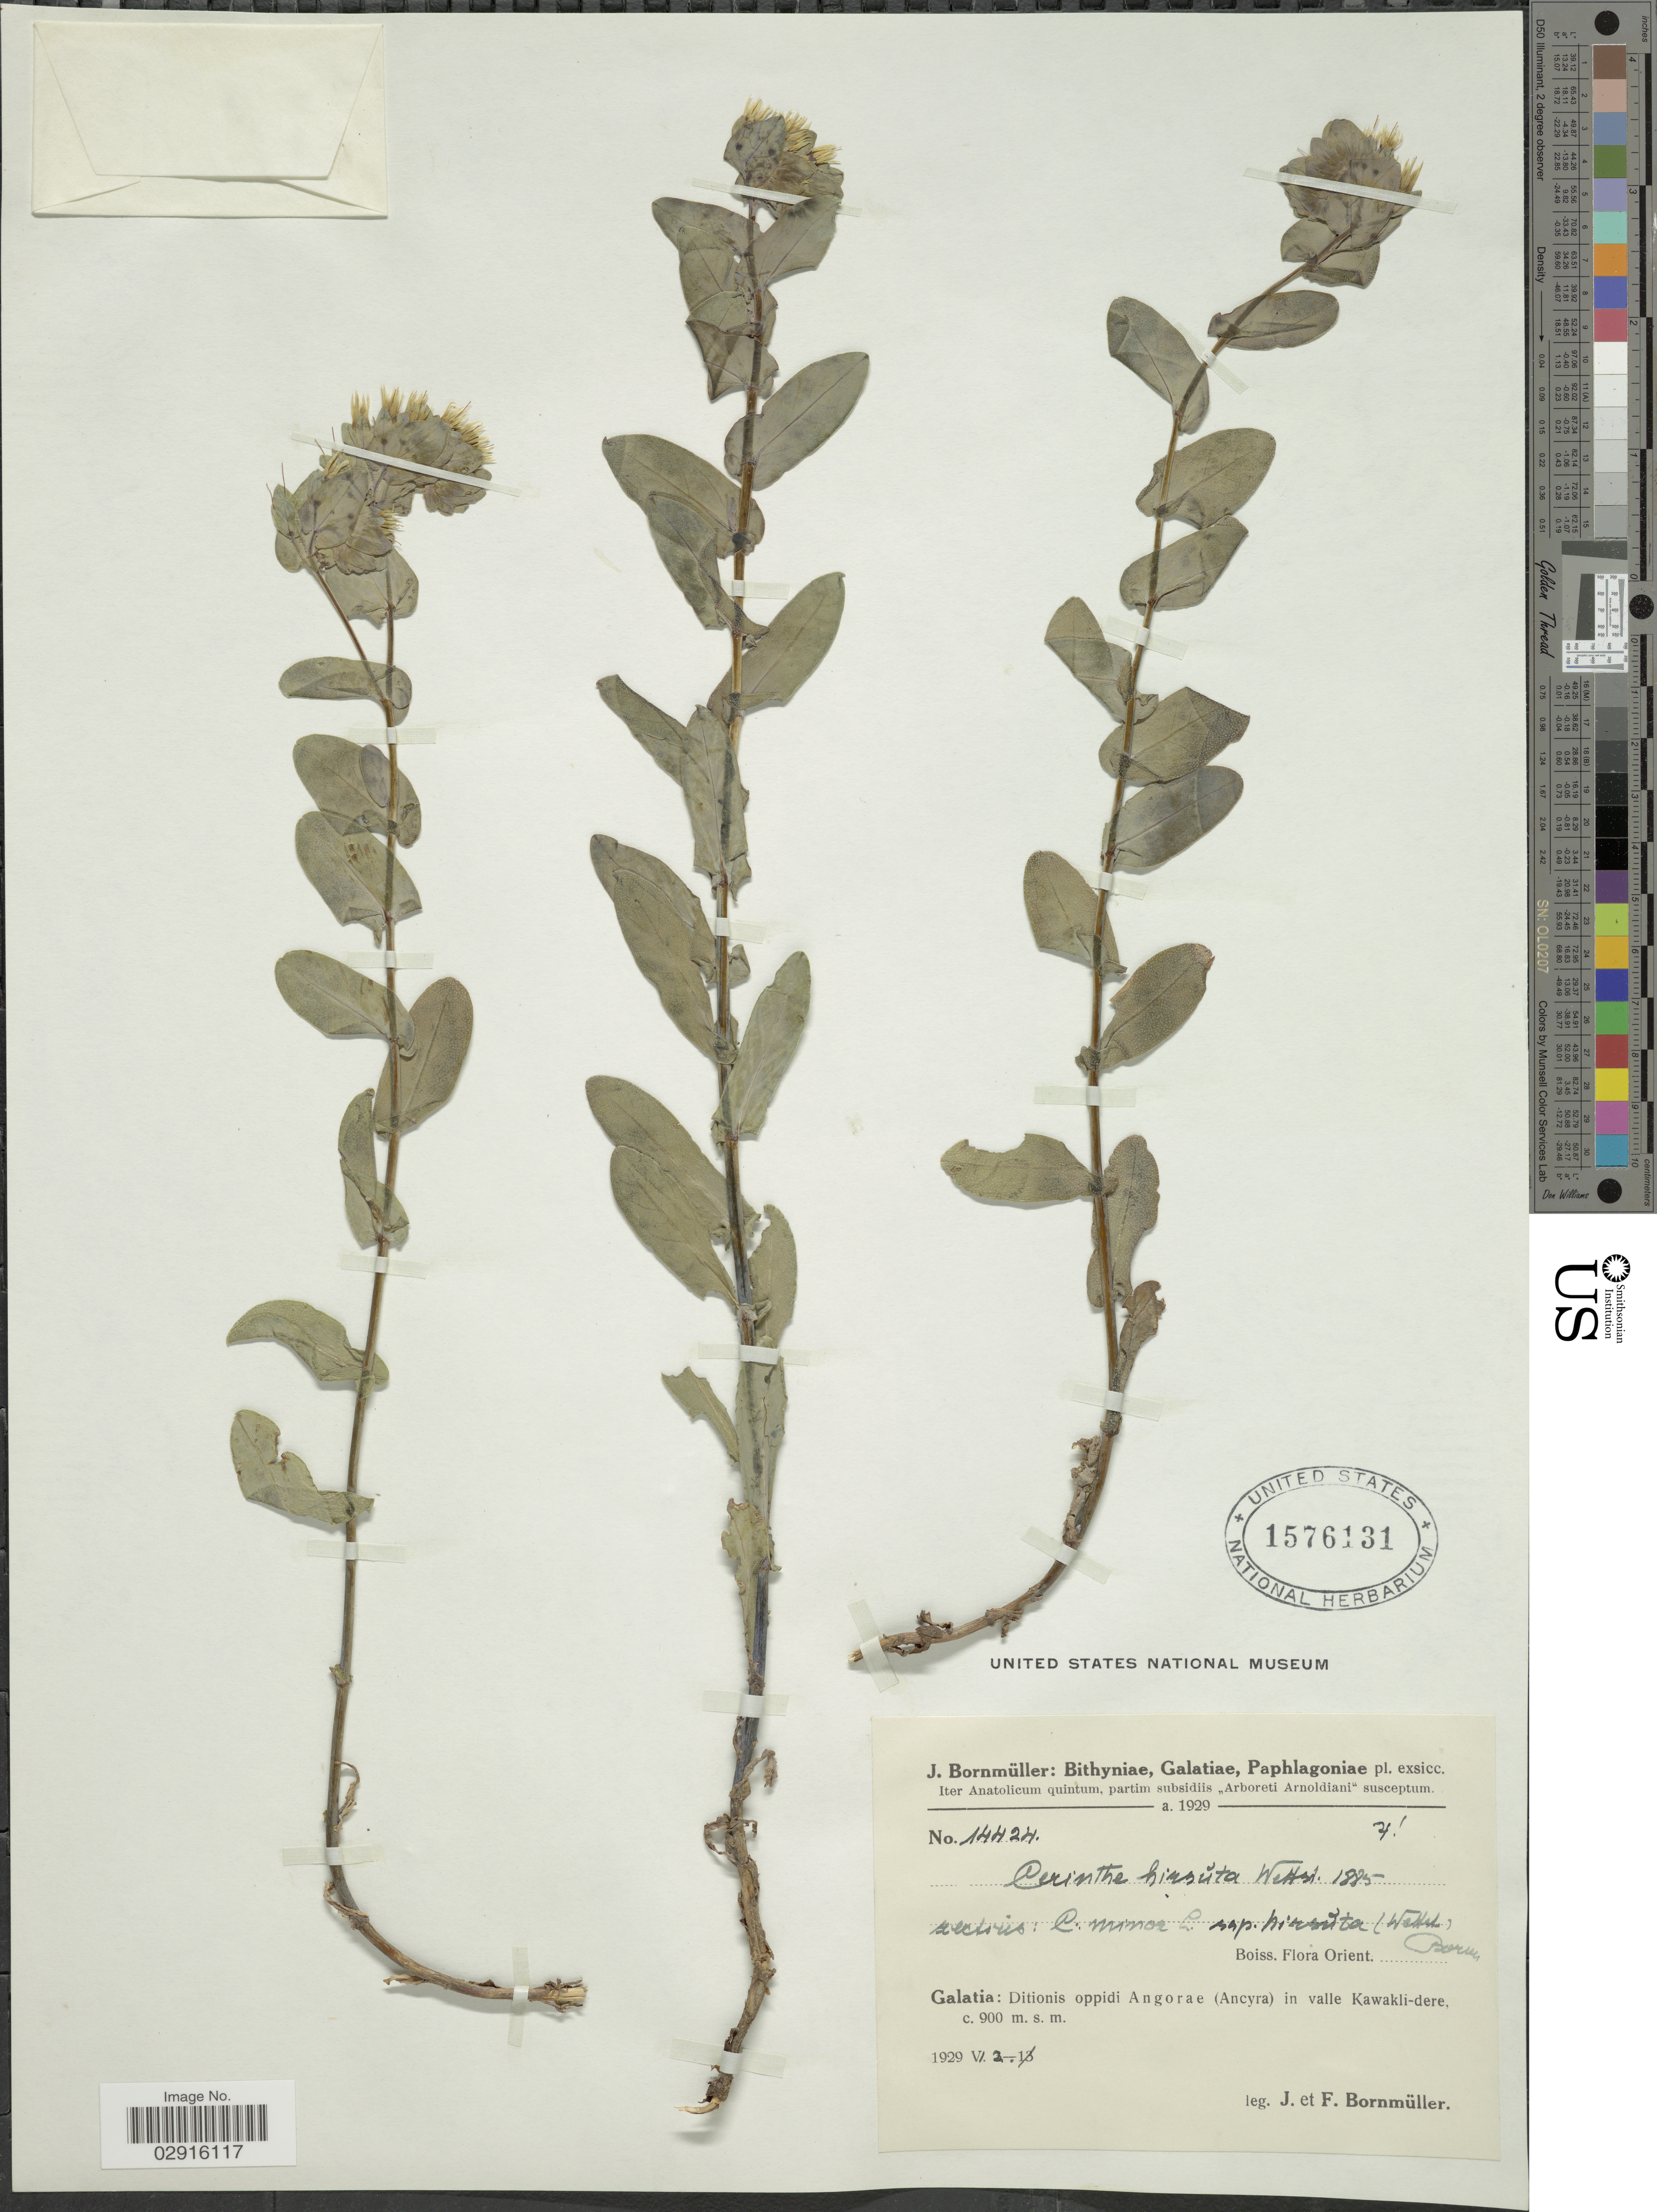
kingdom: Plantae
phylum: Tracheophyta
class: Magnoliopsida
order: Boraginales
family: Boraginaceae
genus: Cerinthe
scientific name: Cerinthe minor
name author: L.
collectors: J. Bornmüller & F. Bornmüller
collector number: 14424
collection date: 1929-06-02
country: Turkey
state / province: Ankara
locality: Galatia: Ditiones oppidi Angorae (Ancyra) in valle Kawakli-dere. Bithyniae, Galatiae, Paphlagoniae.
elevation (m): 900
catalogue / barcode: US 1576131